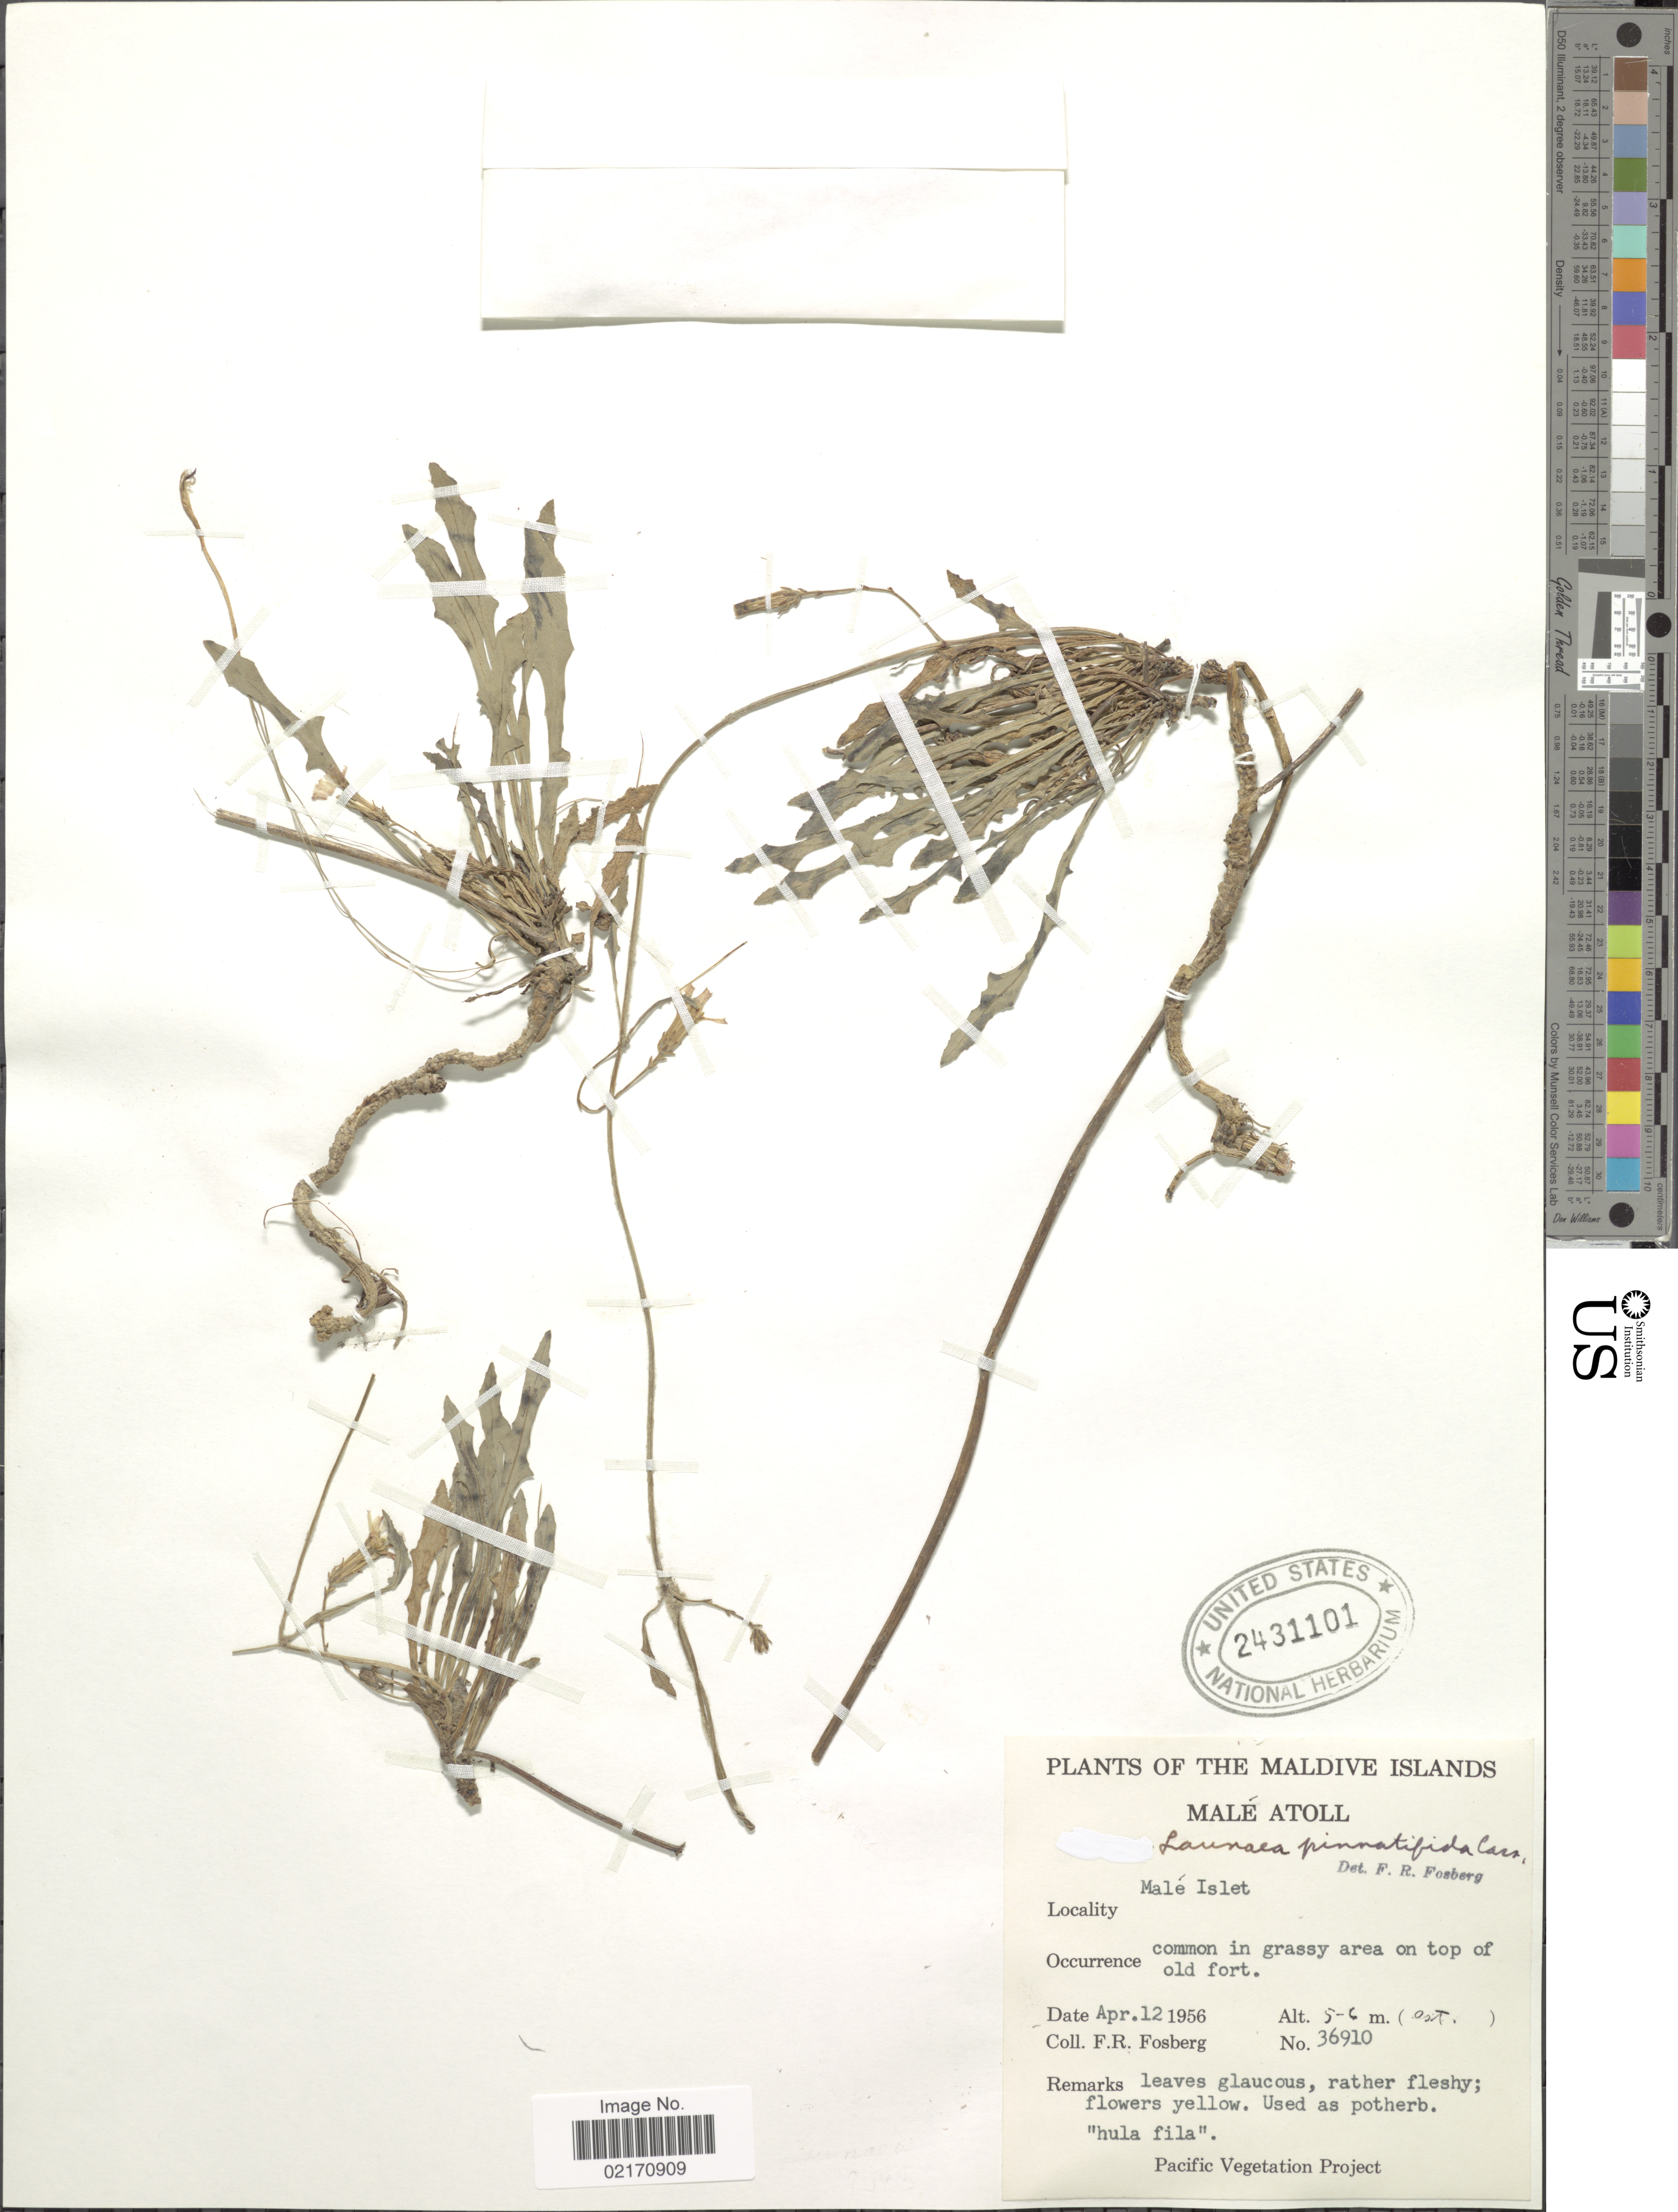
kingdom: Plantae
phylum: Tracheophyta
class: Magnoliopsida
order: Asterales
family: Asteraceae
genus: Launaea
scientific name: Launaea sarmentosa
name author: (Willd.) Kuntze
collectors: F. R. Fosberg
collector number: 36910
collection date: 1956-04-12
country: Maldive Islands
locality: Male Atoll, Male Islet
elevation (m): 5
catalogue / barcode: US 2431101